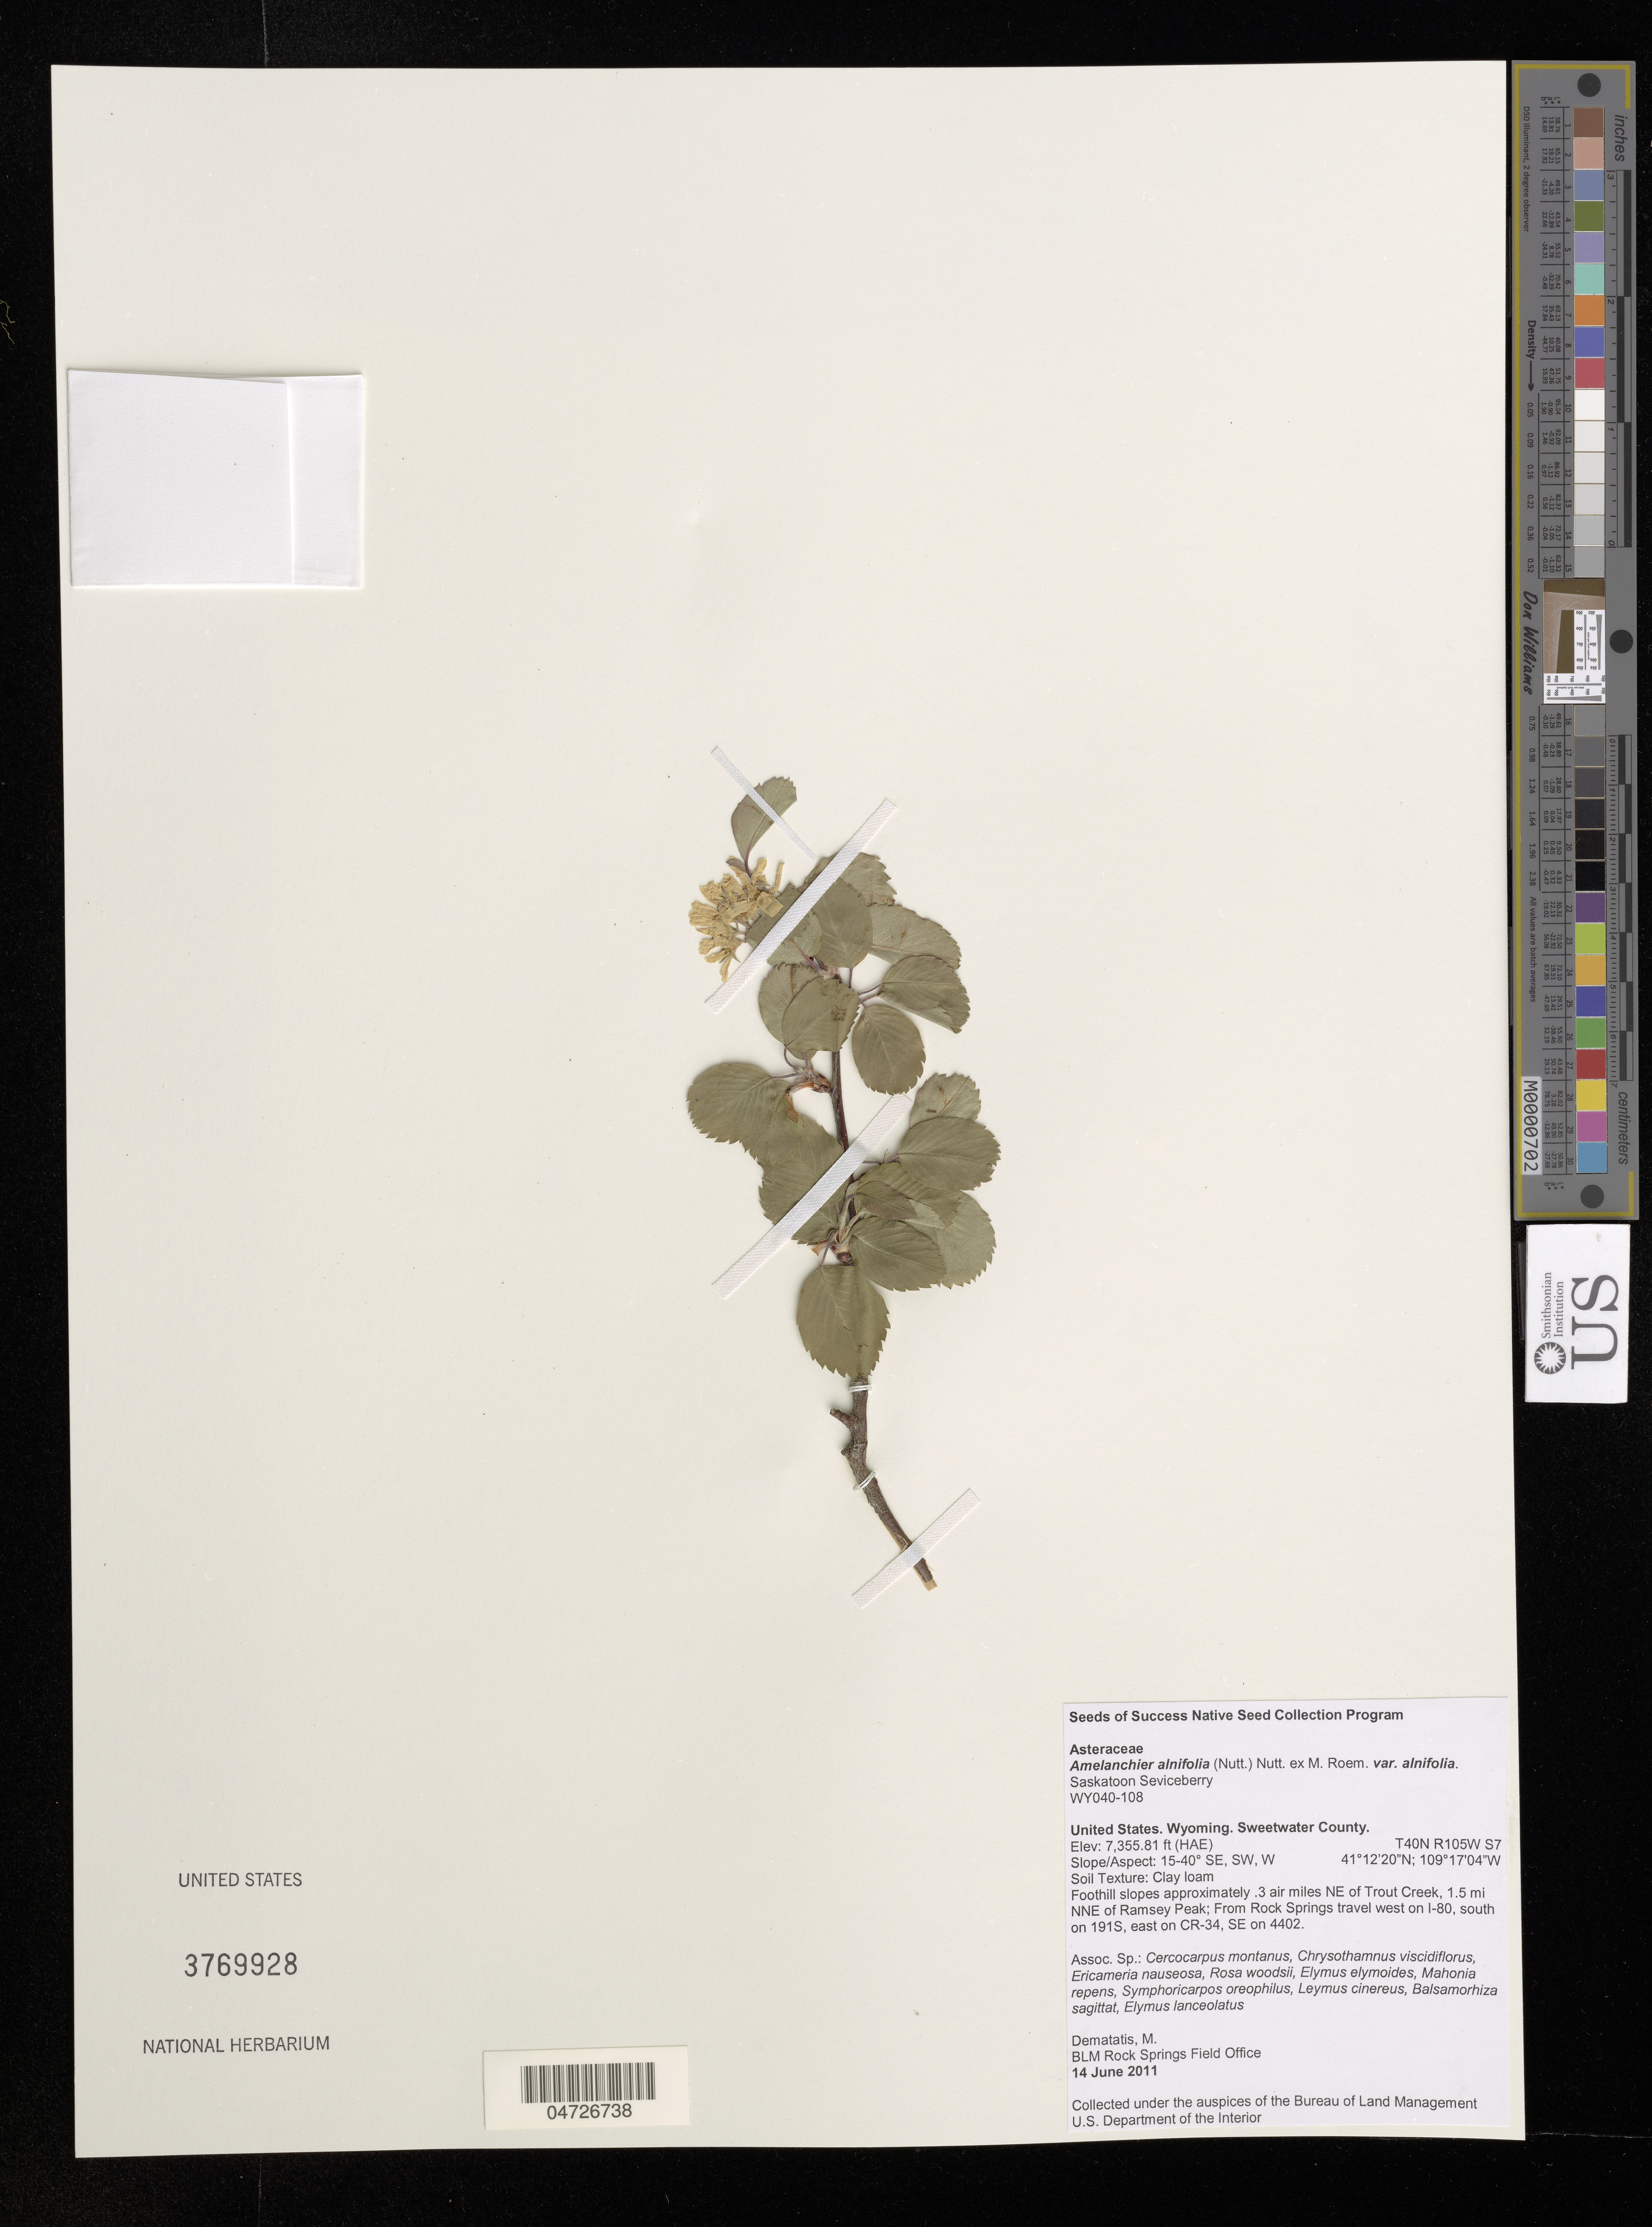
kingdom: Plantae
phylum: Tracheophyta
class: Magnoliopsida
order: Rosales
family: Rosaceae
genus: Amelanchier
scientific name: Amelanchier alnifolia var. alnifolia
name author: (Nutt.) Nutt. ex M. Roem.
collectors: M. Dematatis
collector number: WY040-108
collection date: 2011-06-14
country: United States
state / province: Wyoming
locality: Sweetwater County. Foothill slopes approximately .3 air miles NE of Trout Creek, 1.5 mi NNE of Ramsey Peak; From Rock Springs travel west on I-80, south on 191S, east on CR-34, SE on 4402.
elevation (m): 2242.05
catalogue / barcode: US 3769928